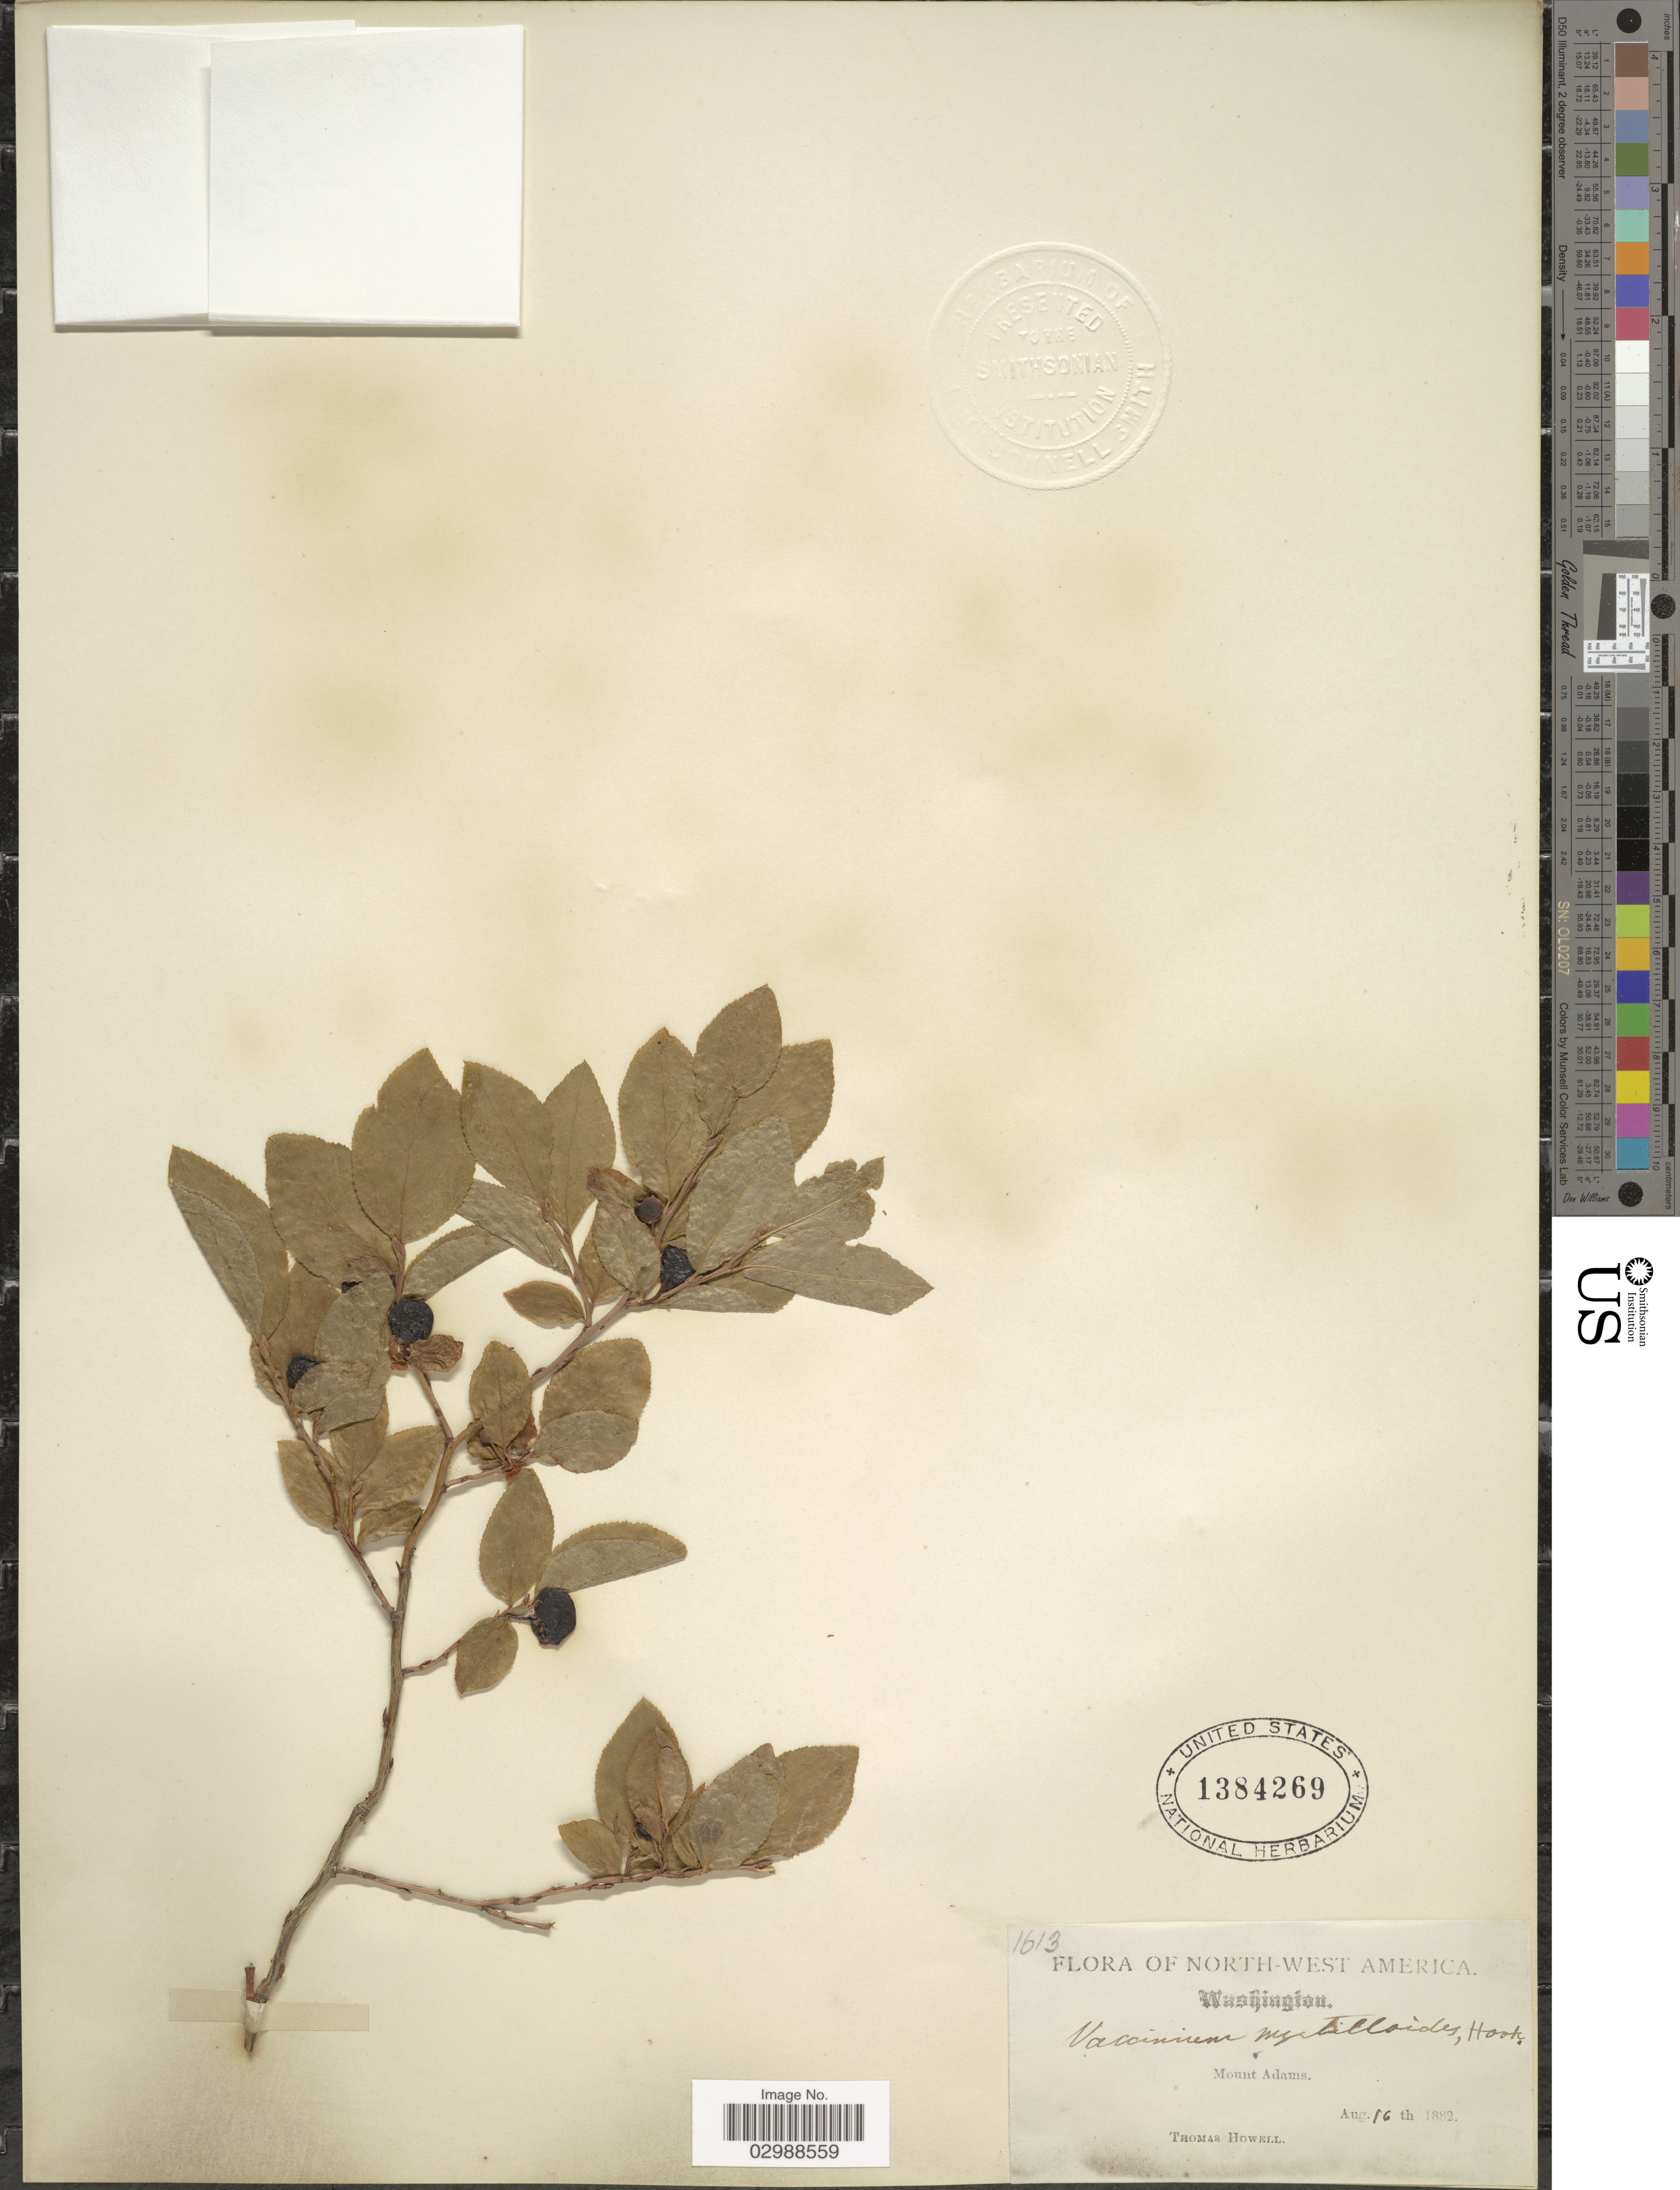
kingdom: Plantae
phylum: Tracheophyta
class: Magnoliopsida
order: Ericales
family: Ericaceae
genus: Vaccinium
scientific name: Vaccinium membranaceum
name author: Douglas ex Torr.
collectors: T. Howell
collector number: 1613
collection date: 1882-08-16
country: United States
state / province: Washington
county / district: Yakima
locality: Mount Adams, North-West America.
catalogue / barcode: US 1384269